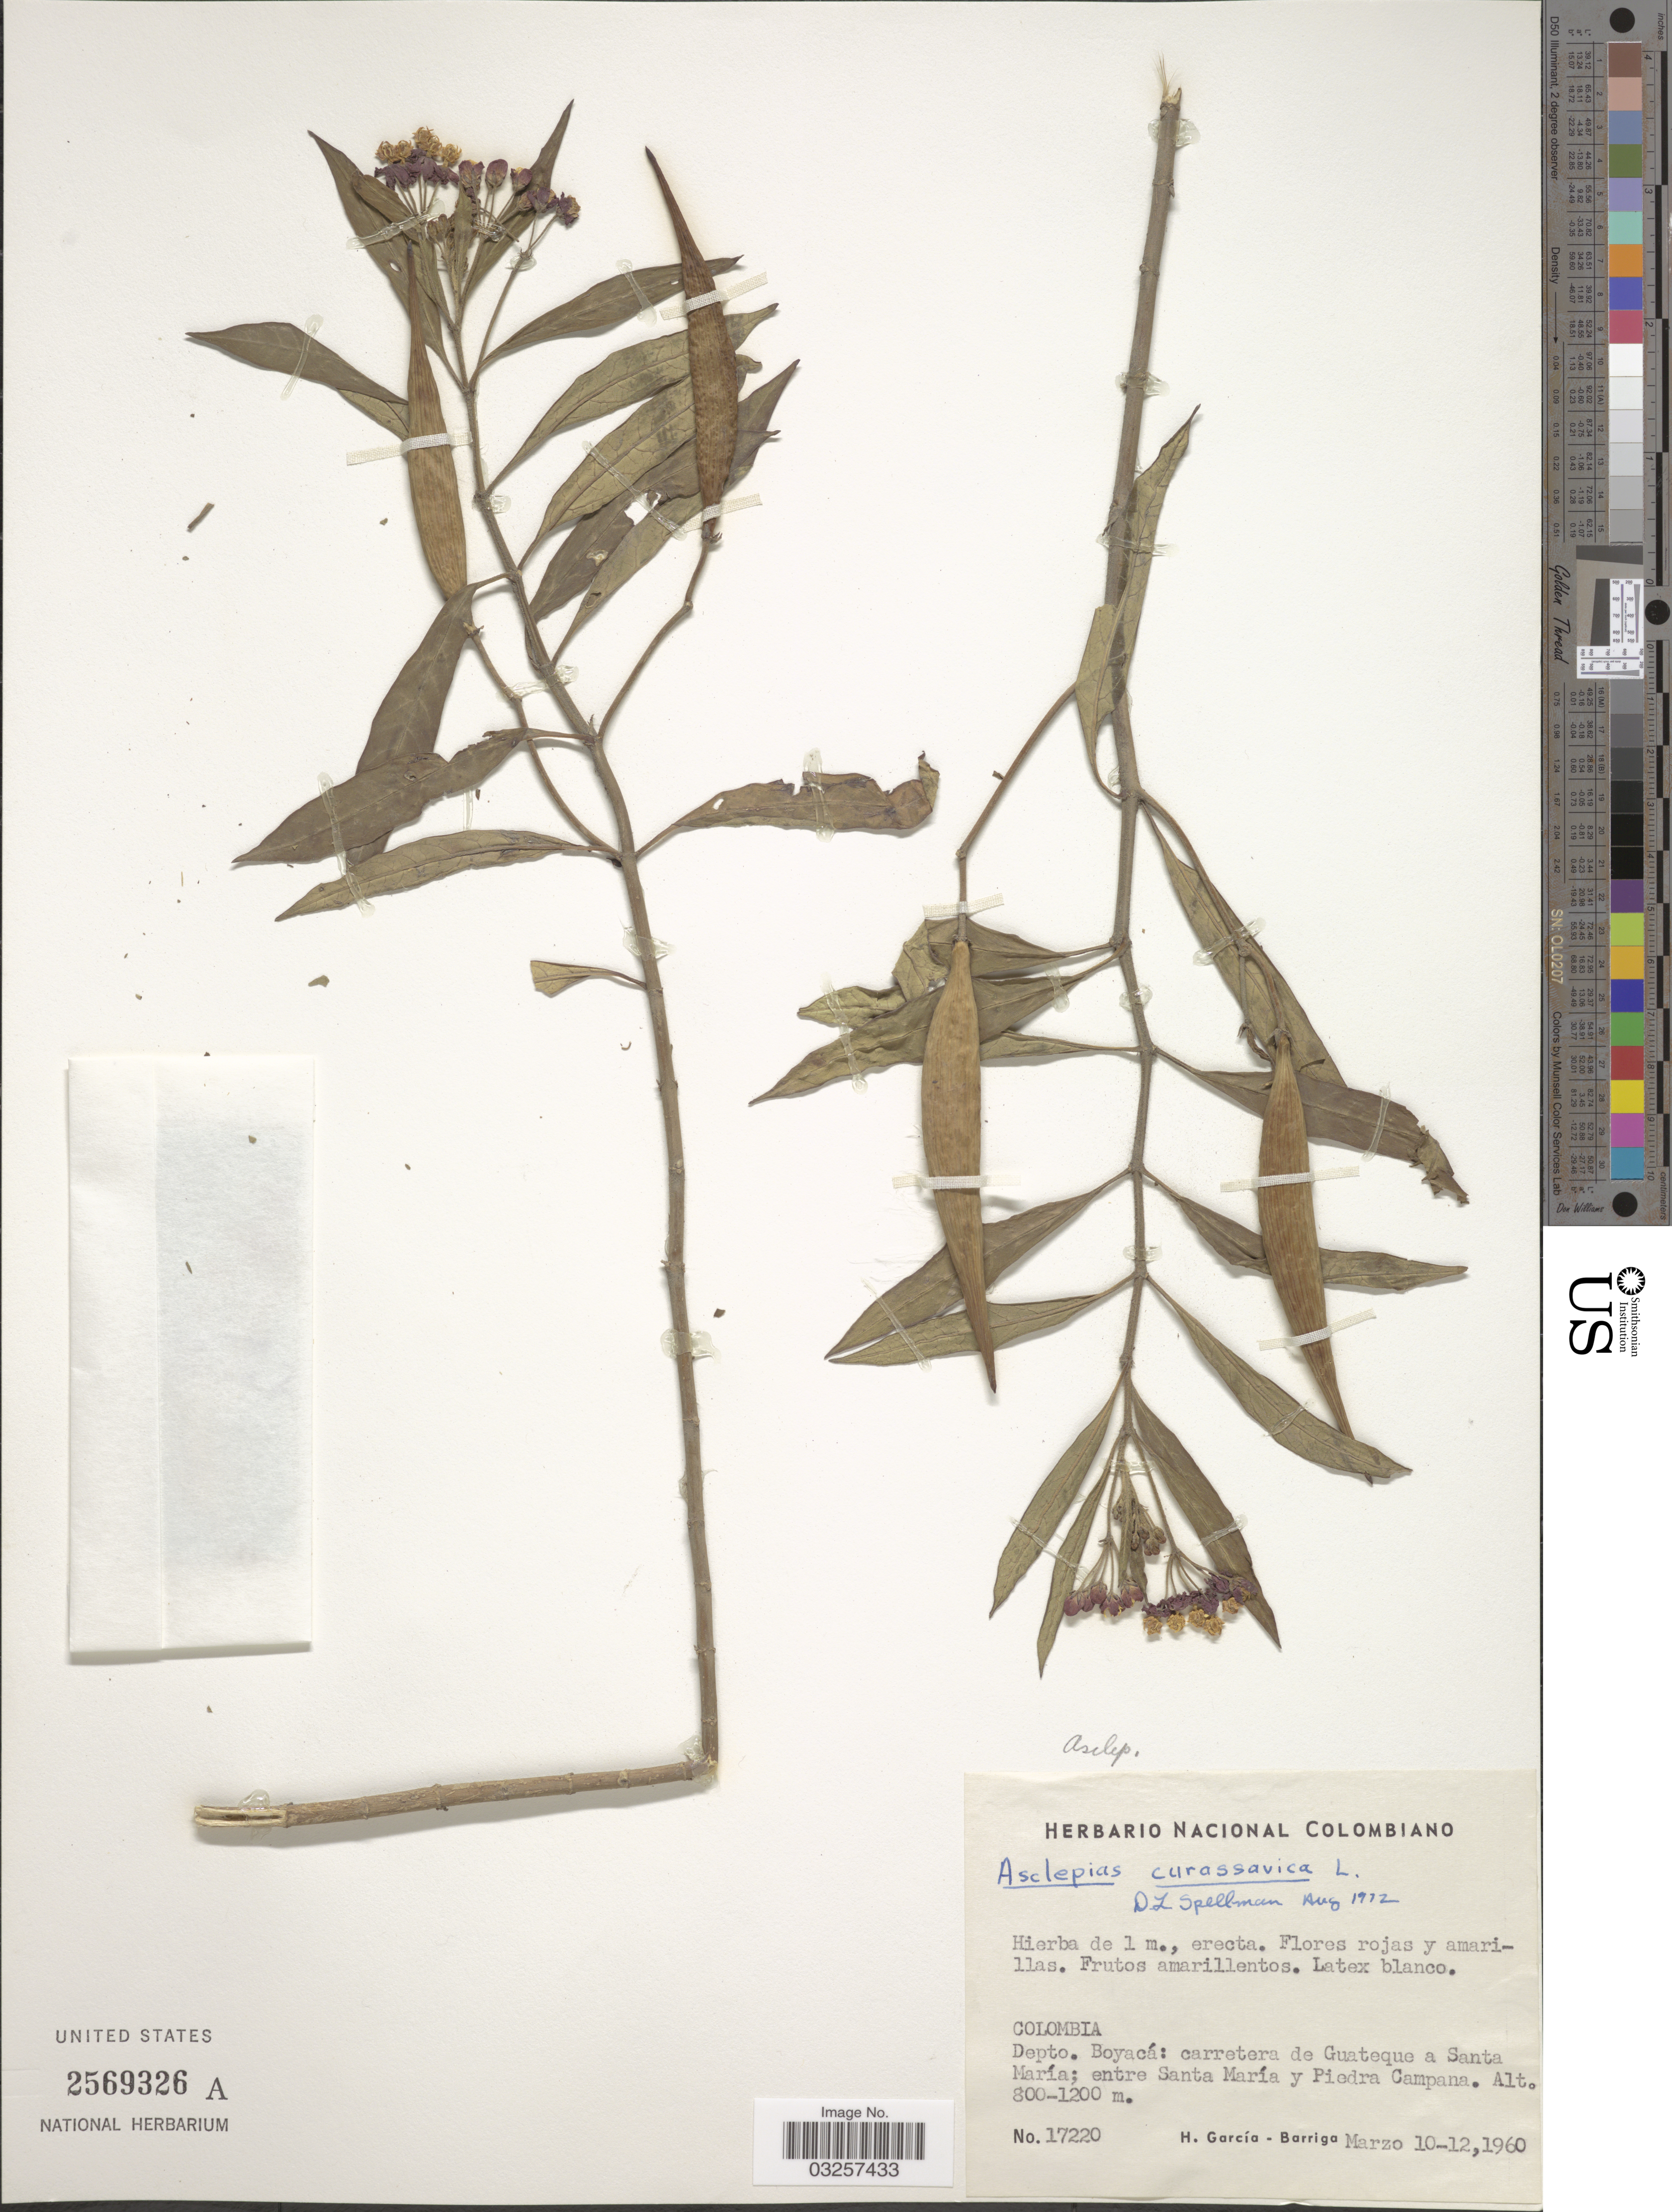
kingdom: Plantae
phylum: Tracheophyta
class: Magnoliopsida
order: Gentianales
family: Apocynaceae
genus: Asclepias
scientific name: Asclepias curassavica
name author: L.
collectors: H. García Barriga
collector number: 17220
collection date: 1960-03-10/1960-03-12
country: Colombia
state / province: Boyacá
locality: Depto. Boyacá: carretera de Guateque a Santa María; entre Santa María y Piedra Campana.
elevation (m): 800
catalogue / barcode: US 2569326A